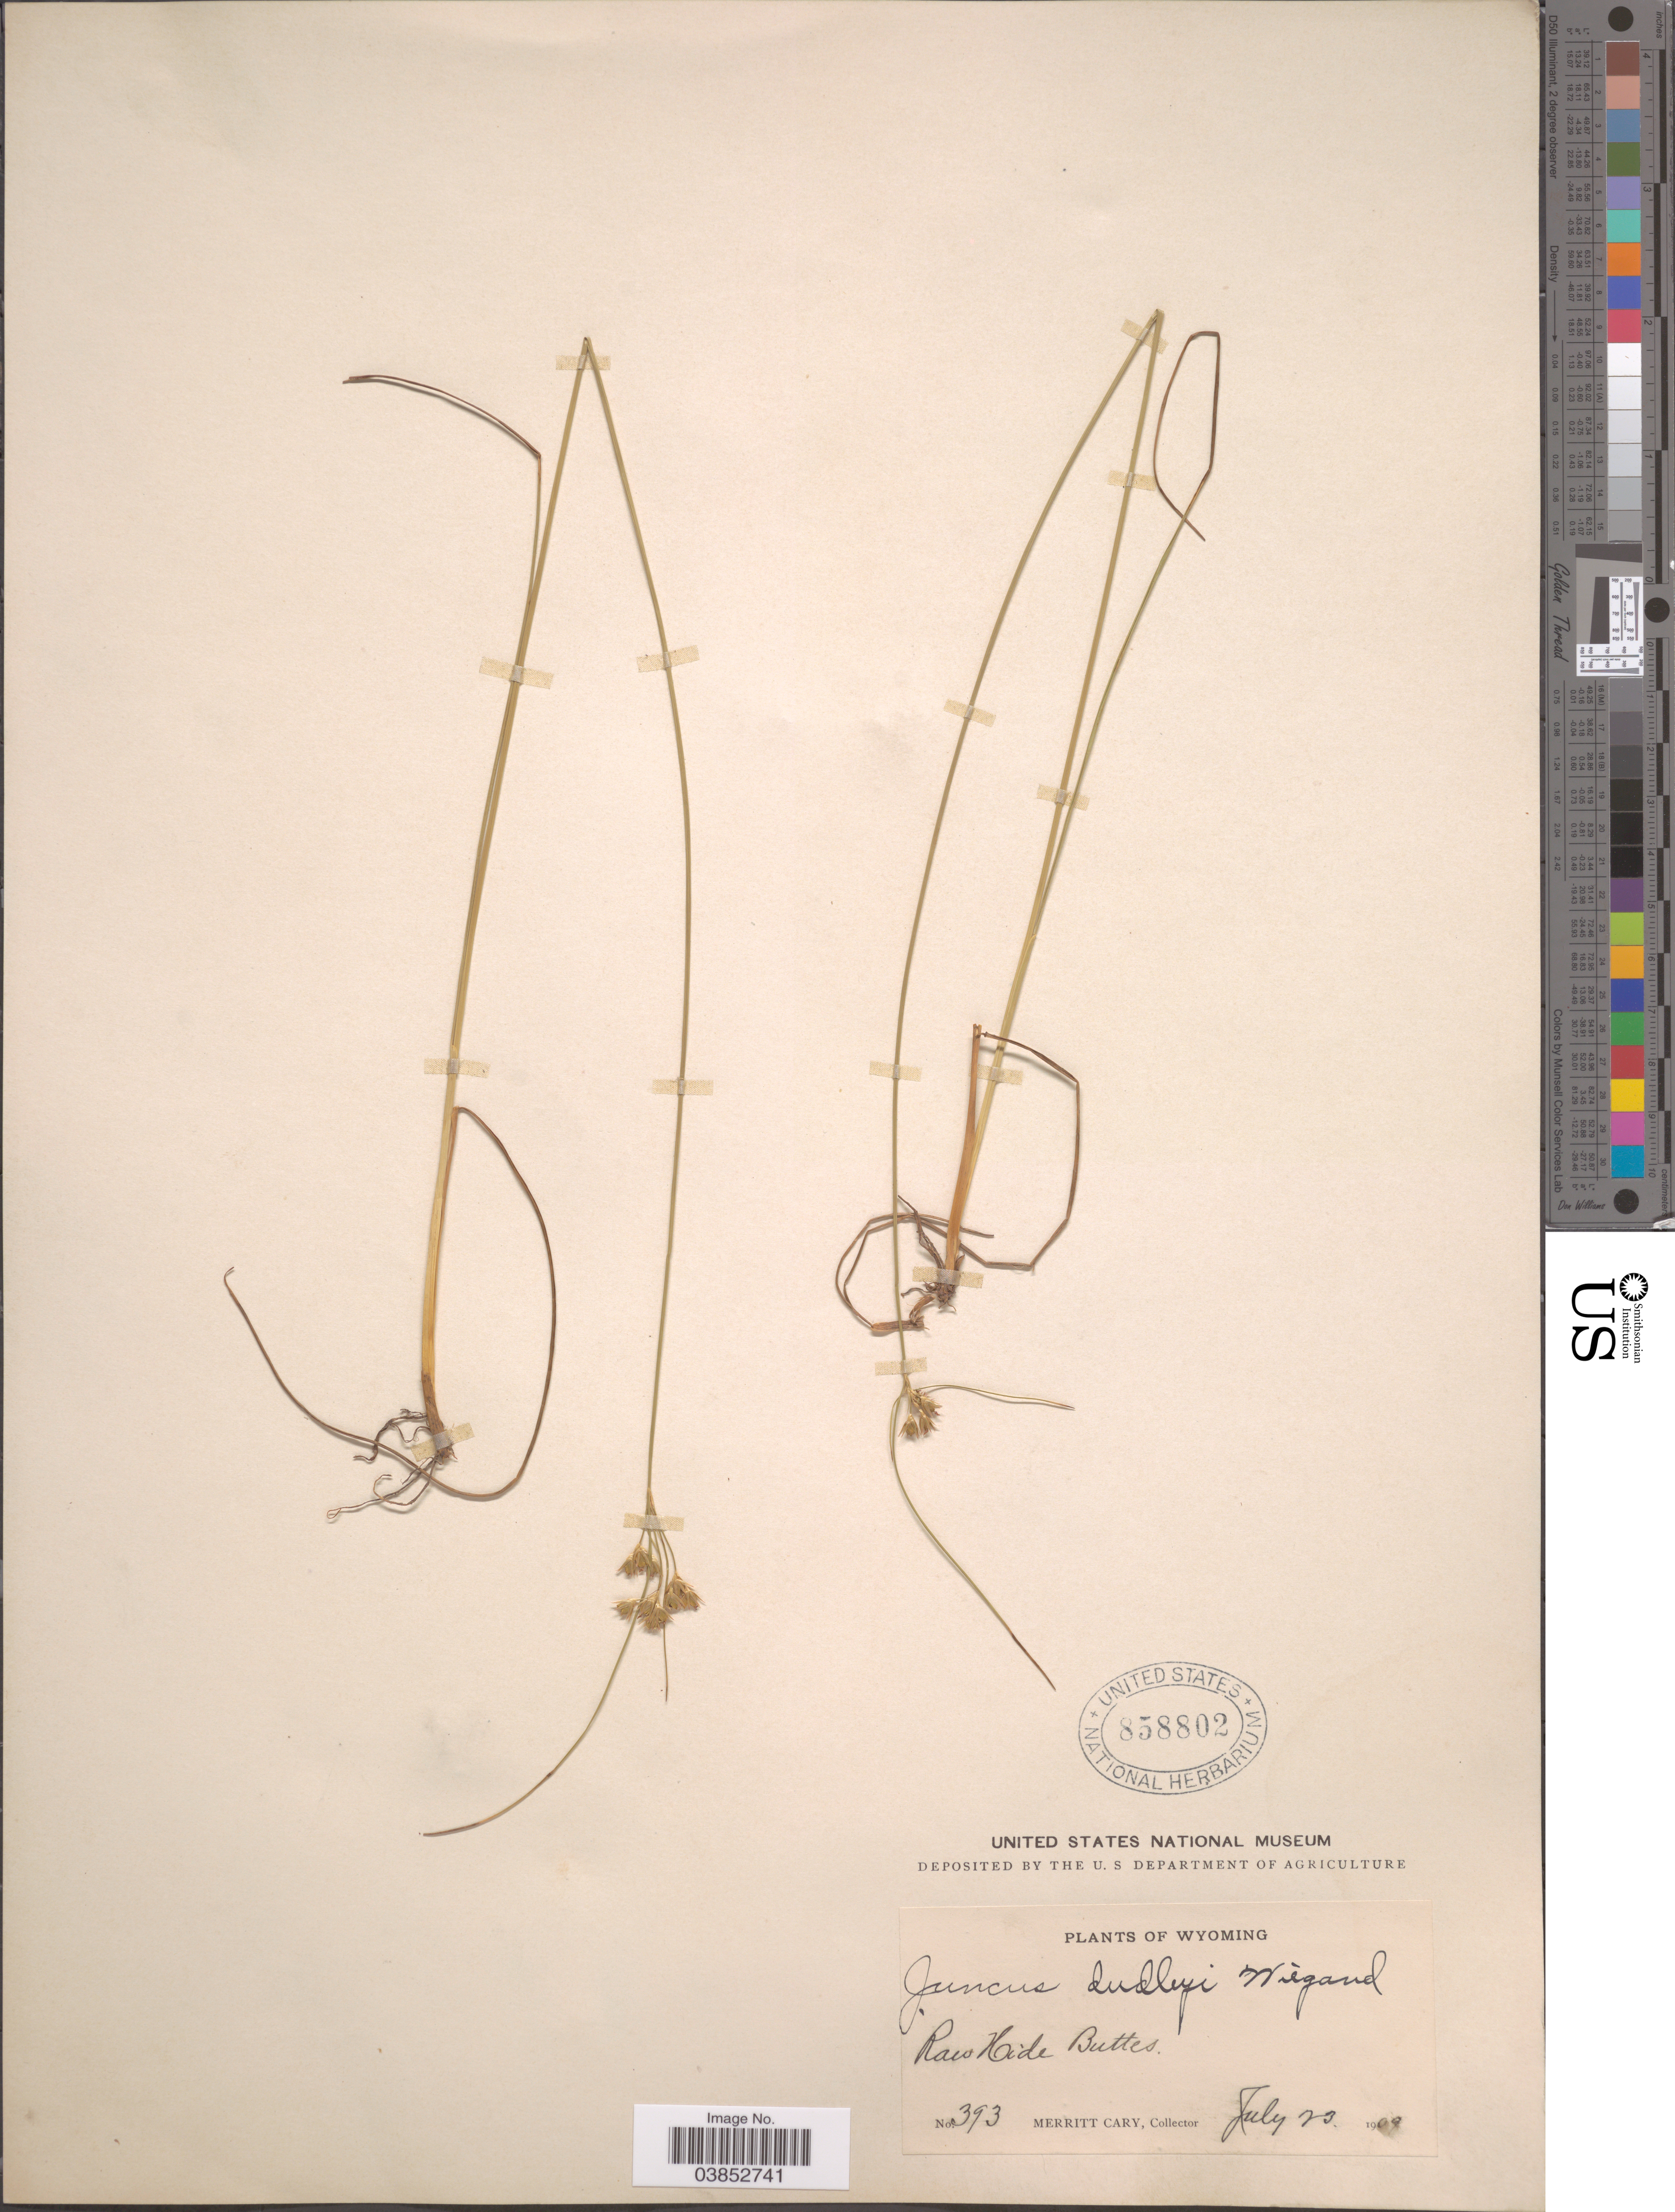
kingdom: Plantae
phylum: Tracheophyta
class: Liliopsida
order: Poales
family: Juncaceae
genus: Juncus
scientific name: Juncus dudleyi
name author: Wiegand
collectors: M. Cary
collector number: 393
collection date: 1909-07-23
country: United States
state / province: Wyoming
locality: Raw Hide Buttes.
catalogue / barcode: US 858802